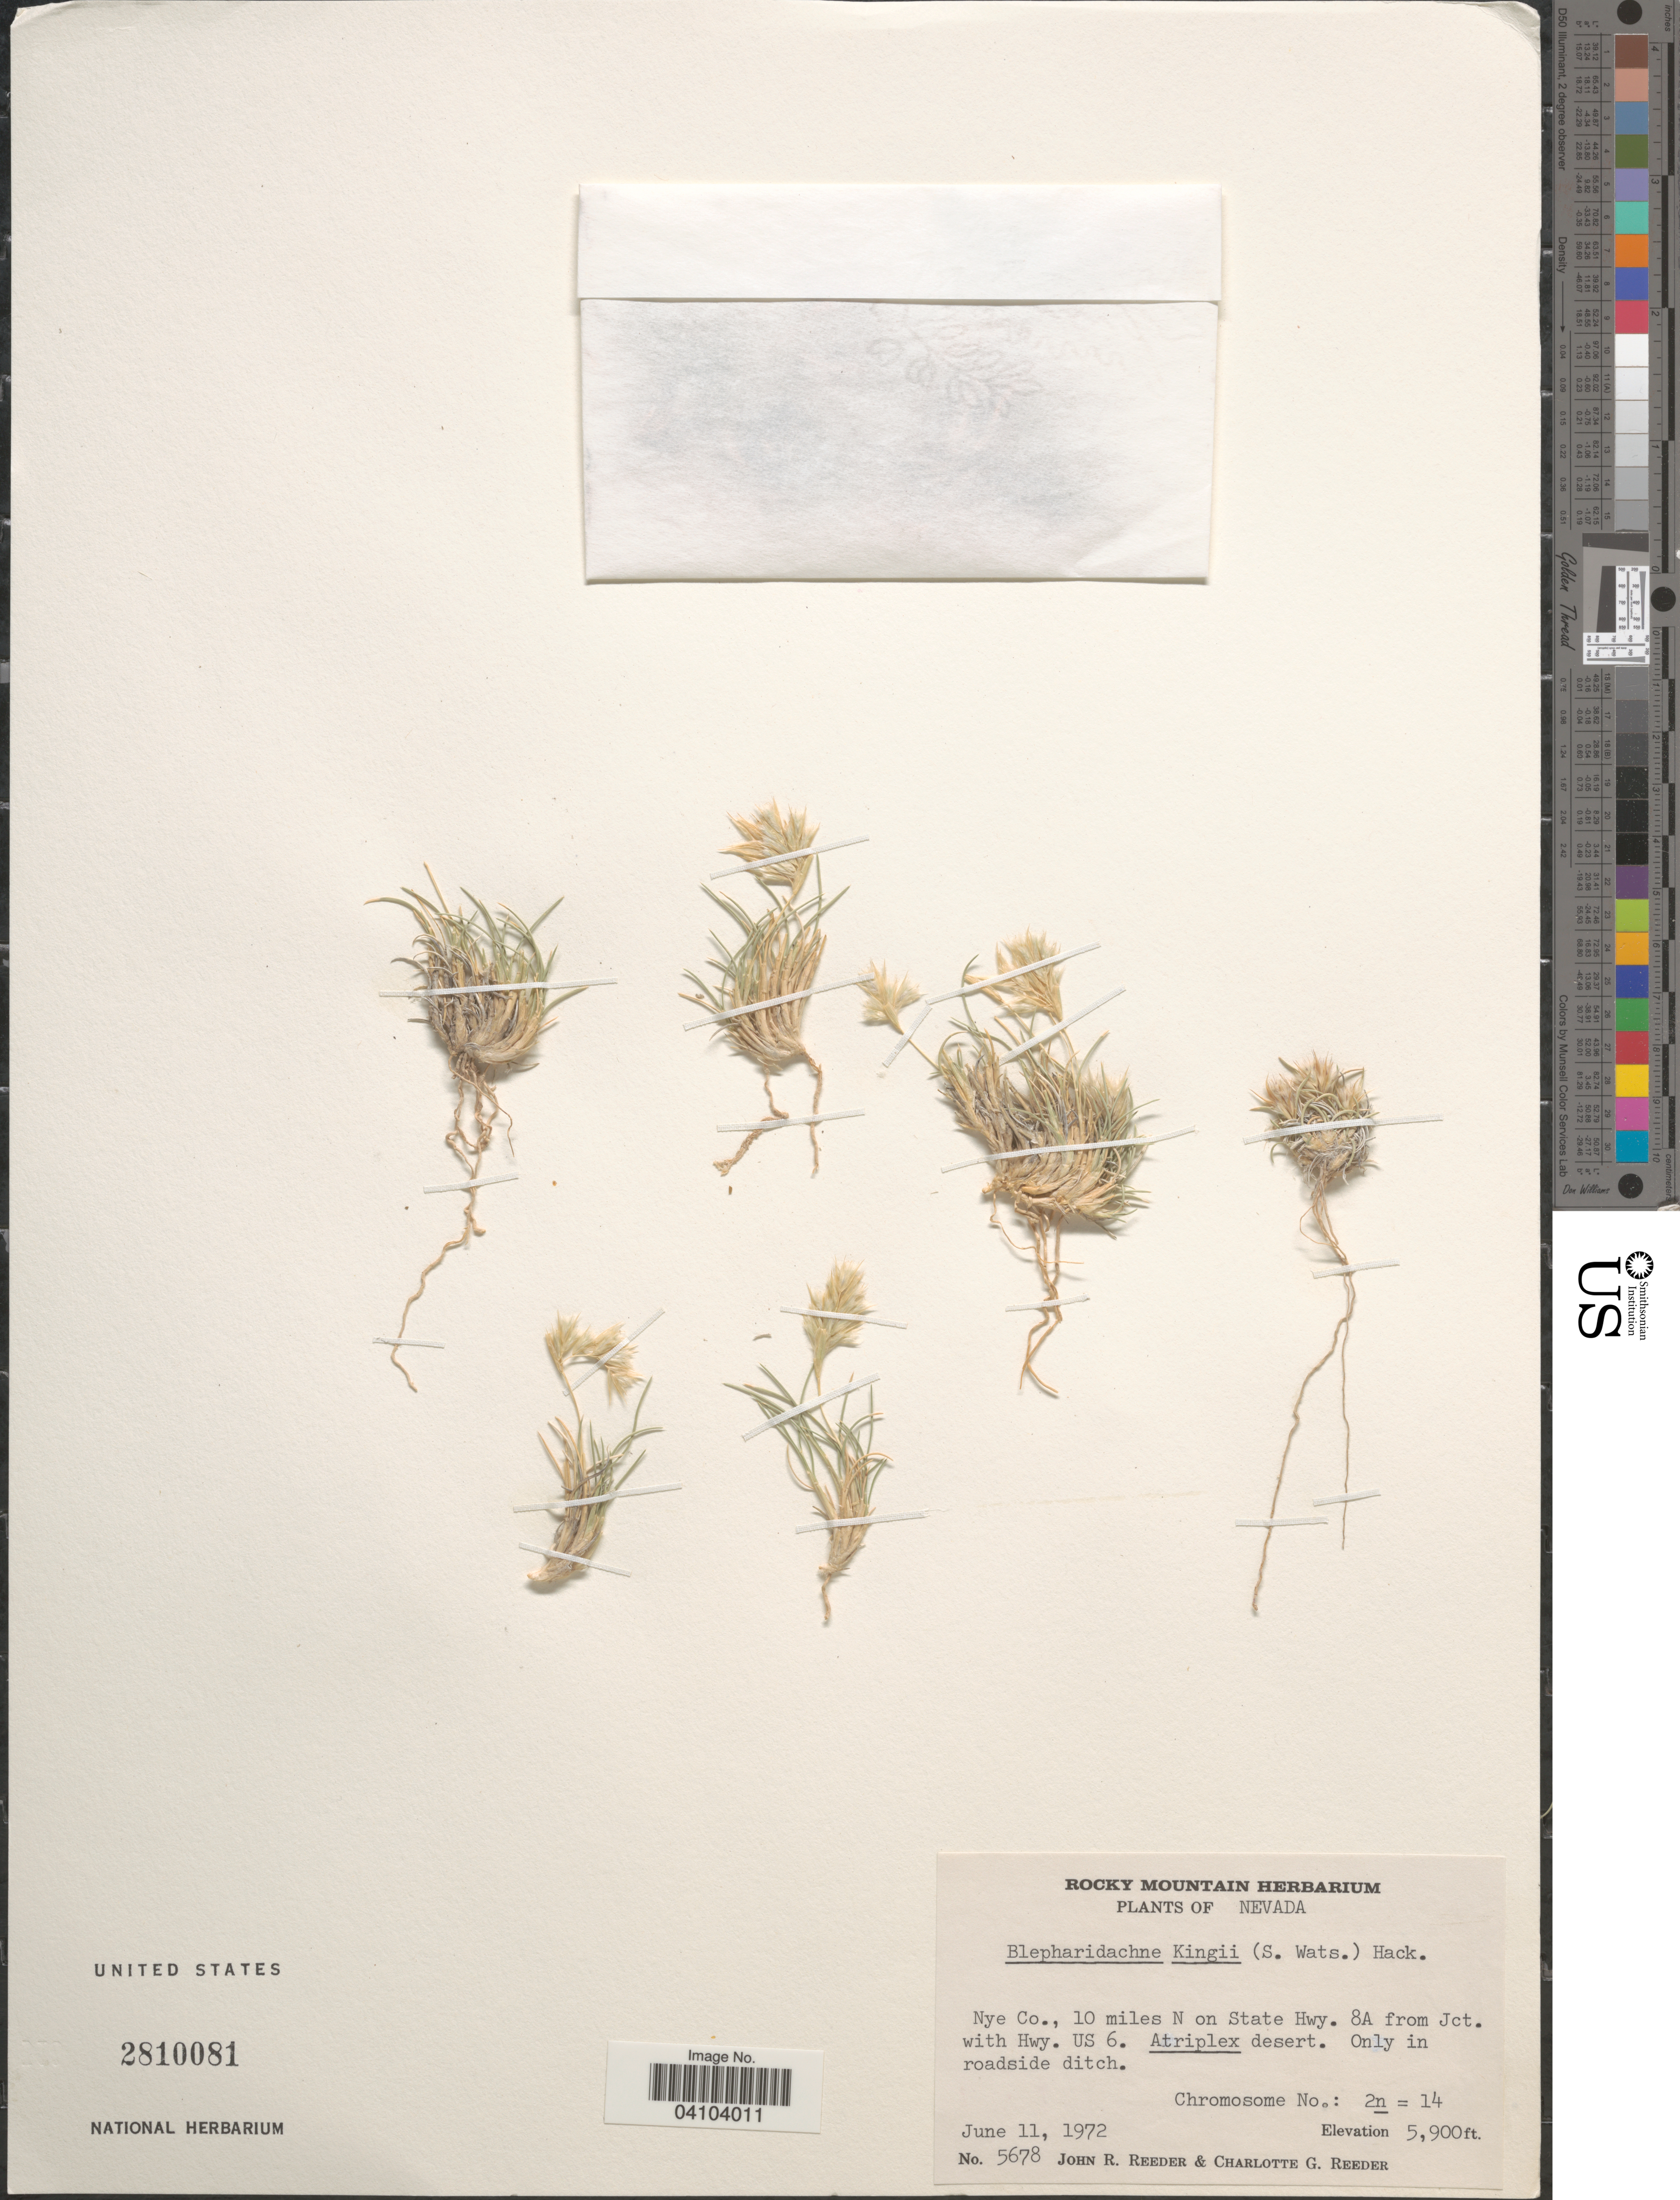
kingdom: Plantae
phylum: Tracheophyta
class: Liliopsida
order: Poales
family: Poaceae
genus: Blepharidachne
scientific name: Blepharidachne kingii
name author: (S. Watson) Hack.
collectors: J. R. Reeder & C. G. Reeder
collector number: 5678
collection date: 1972-06-11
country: United States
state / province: Nevada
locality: Nye Co., 10 miles N on State Hwy. 8A from Jct. with Hwy. US 6.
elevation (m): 1798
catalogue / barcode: US 2810081